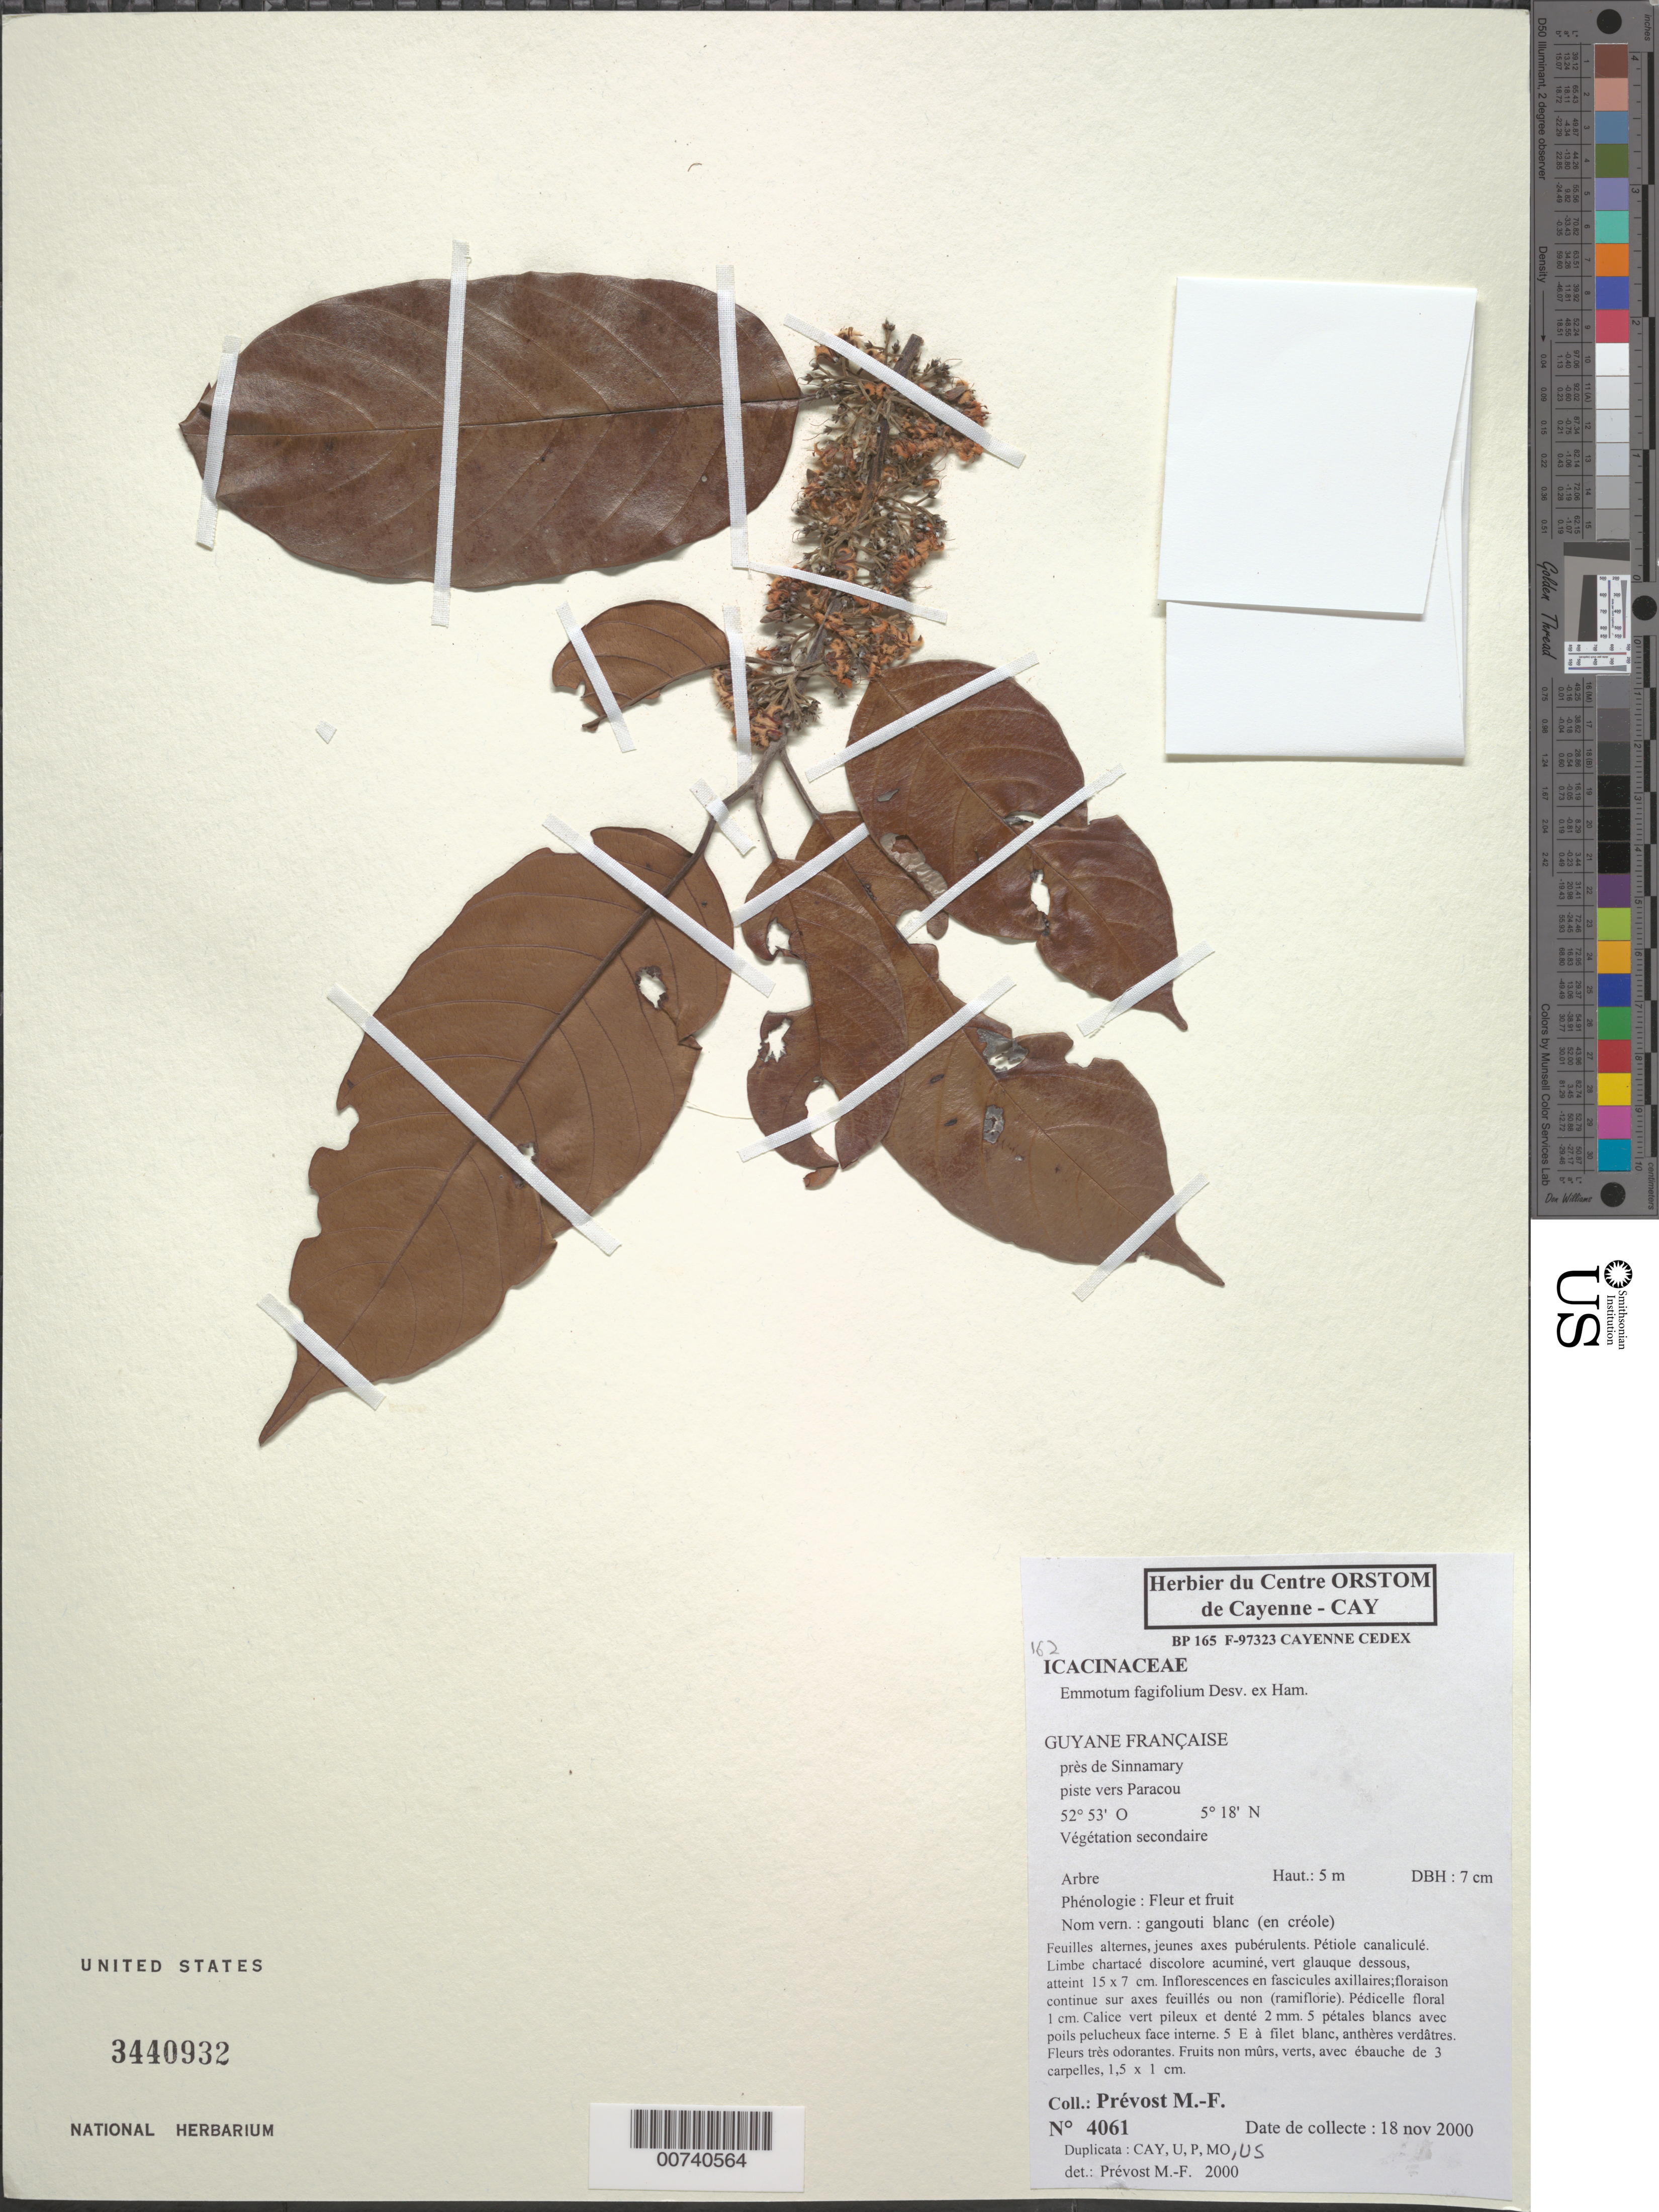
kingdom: Plantae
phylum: Tracheophyta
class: Magnoliopsida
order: Metteniusales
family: Metteniusaceae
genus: Emmotum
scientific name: Emmotum fagifolium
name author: Desv. ex Ham.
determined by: Prévost, M.-F.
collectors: M.-F. Prévost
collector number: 4061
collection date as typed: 18-Nov-00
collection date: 2000-11-18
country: French Guiana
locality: Sinnamary, piste vers Paracou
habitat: Secondary vegetation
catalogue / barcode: US 3440932